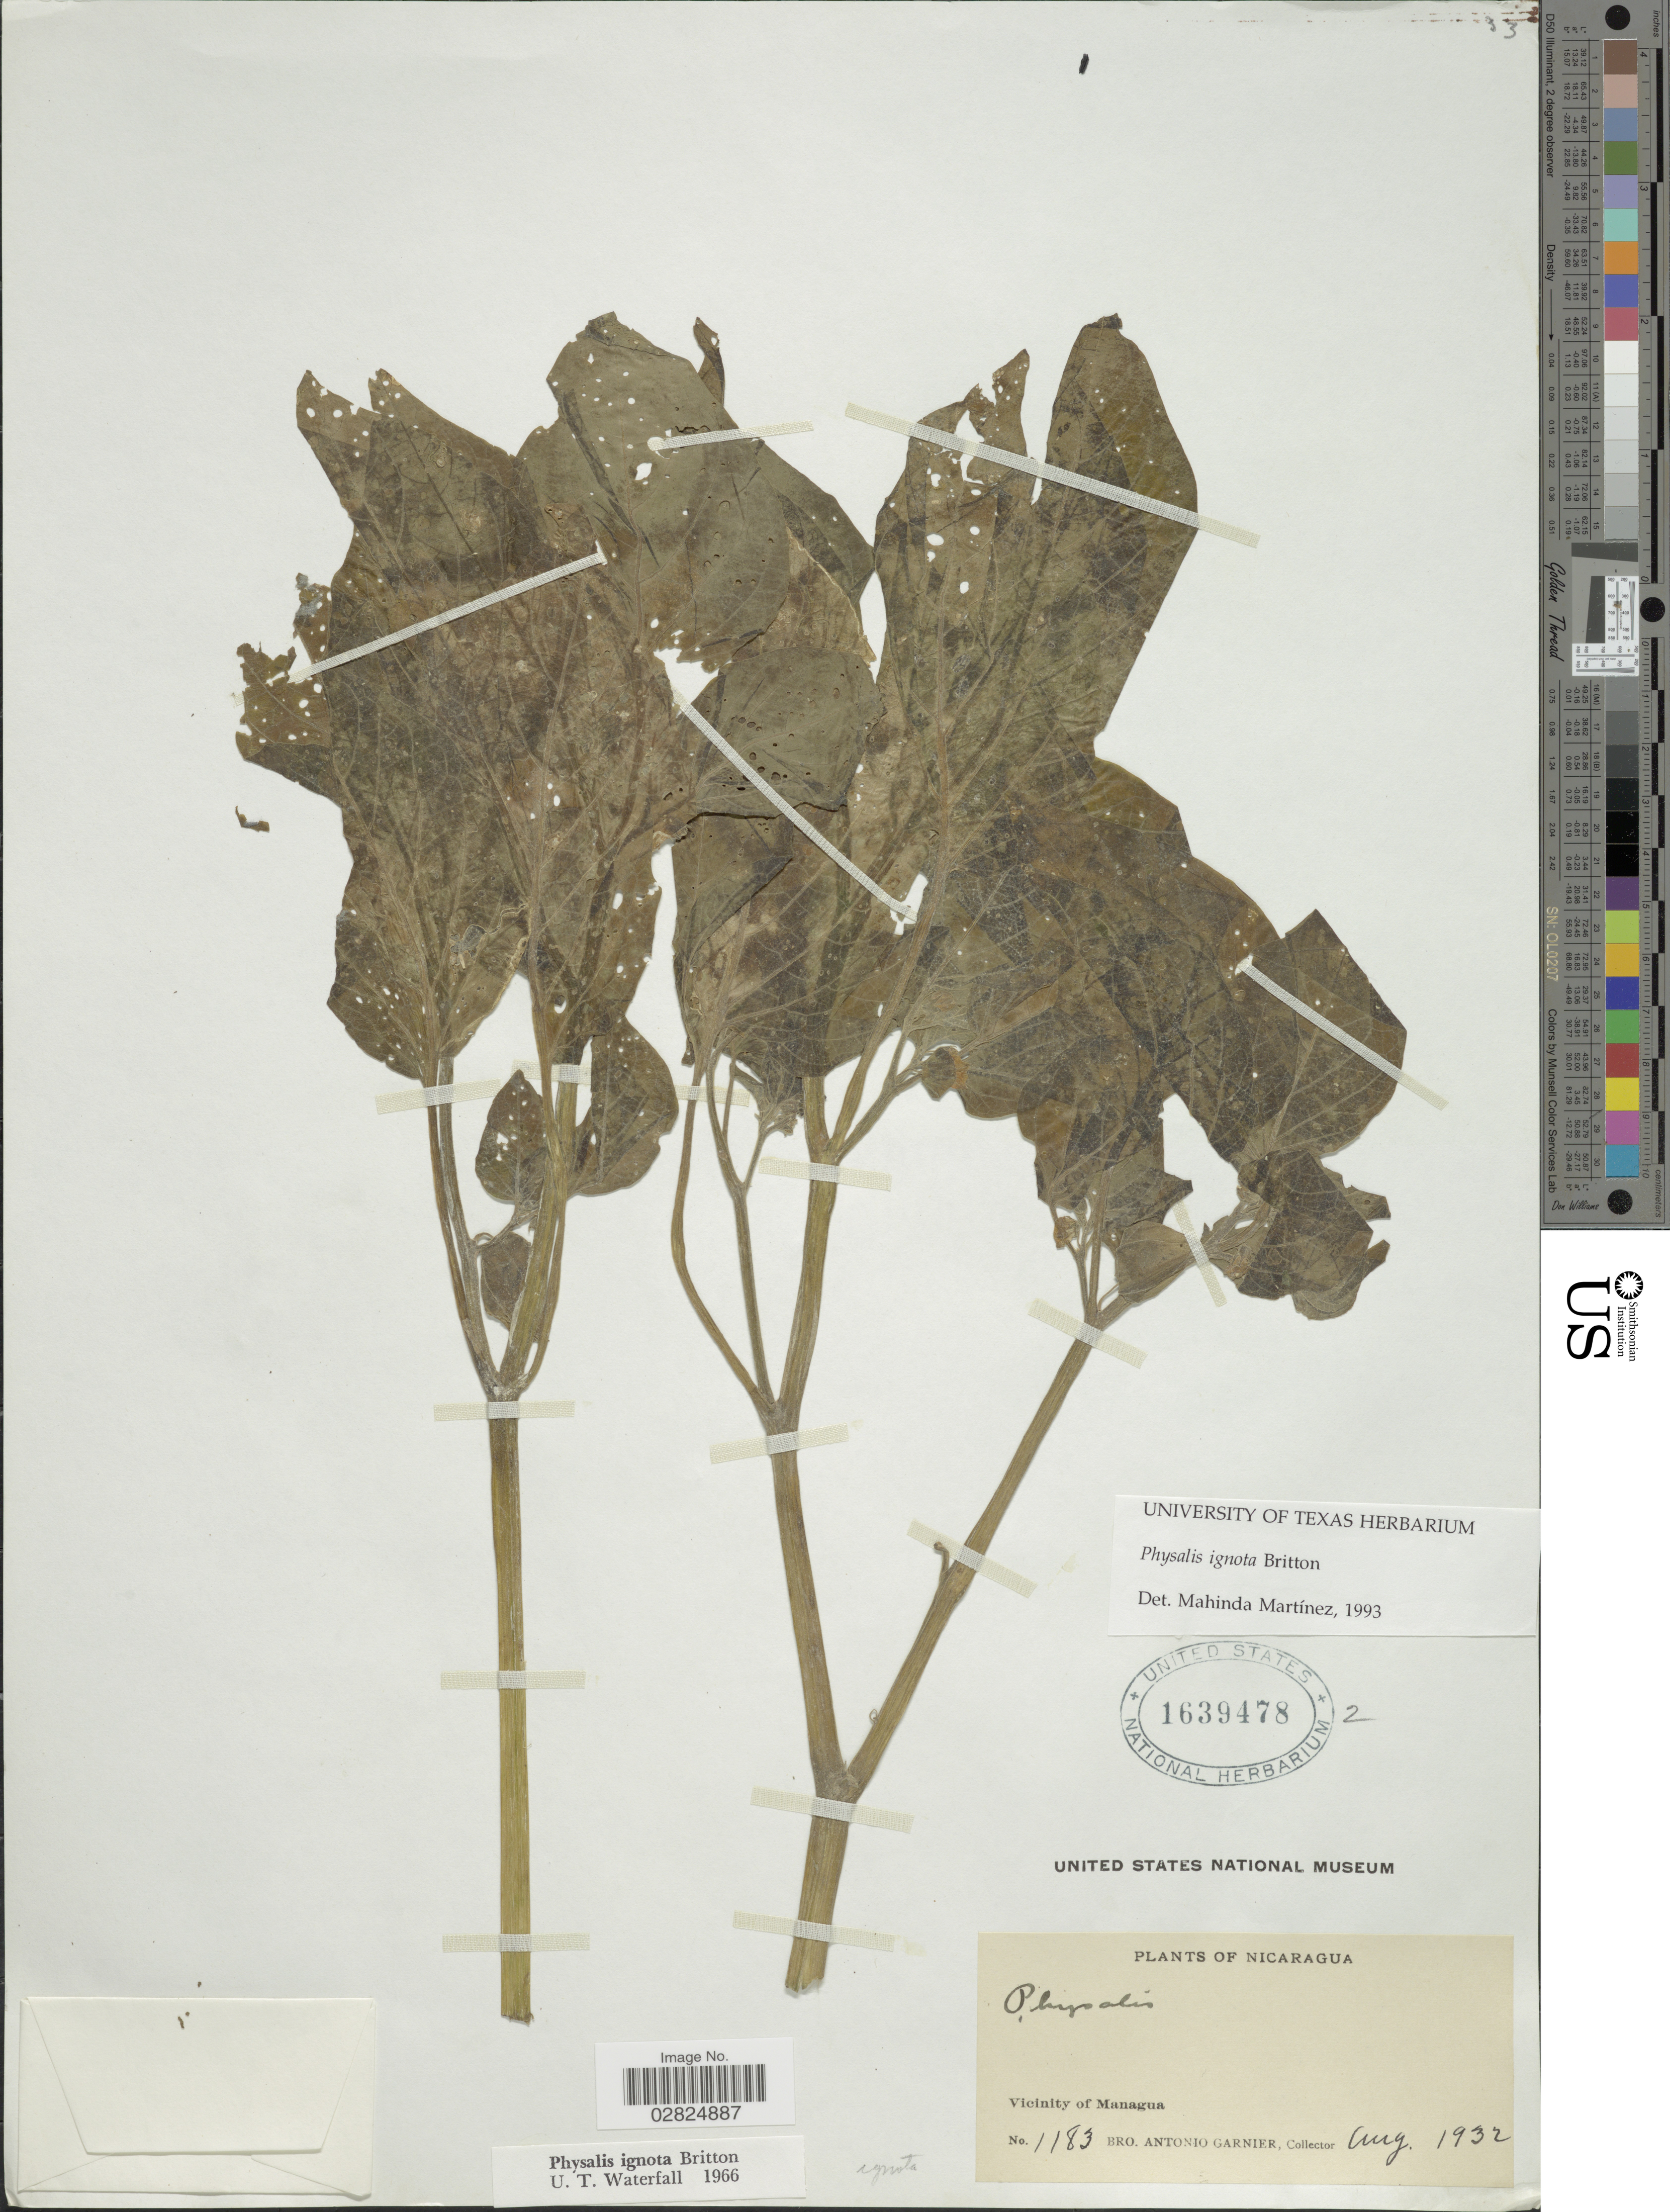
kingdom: Plantae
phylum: Tracheophyta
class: Magnoliopsida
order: Solanales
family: Solanaceae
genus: Physalis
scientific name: Physalis ignota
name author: Britton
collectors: Bro. A. Garnier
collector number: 1183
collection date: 1932-08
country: Nicaragua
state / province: Managua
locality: Vicinity of Managua.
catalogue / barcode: US 1639478